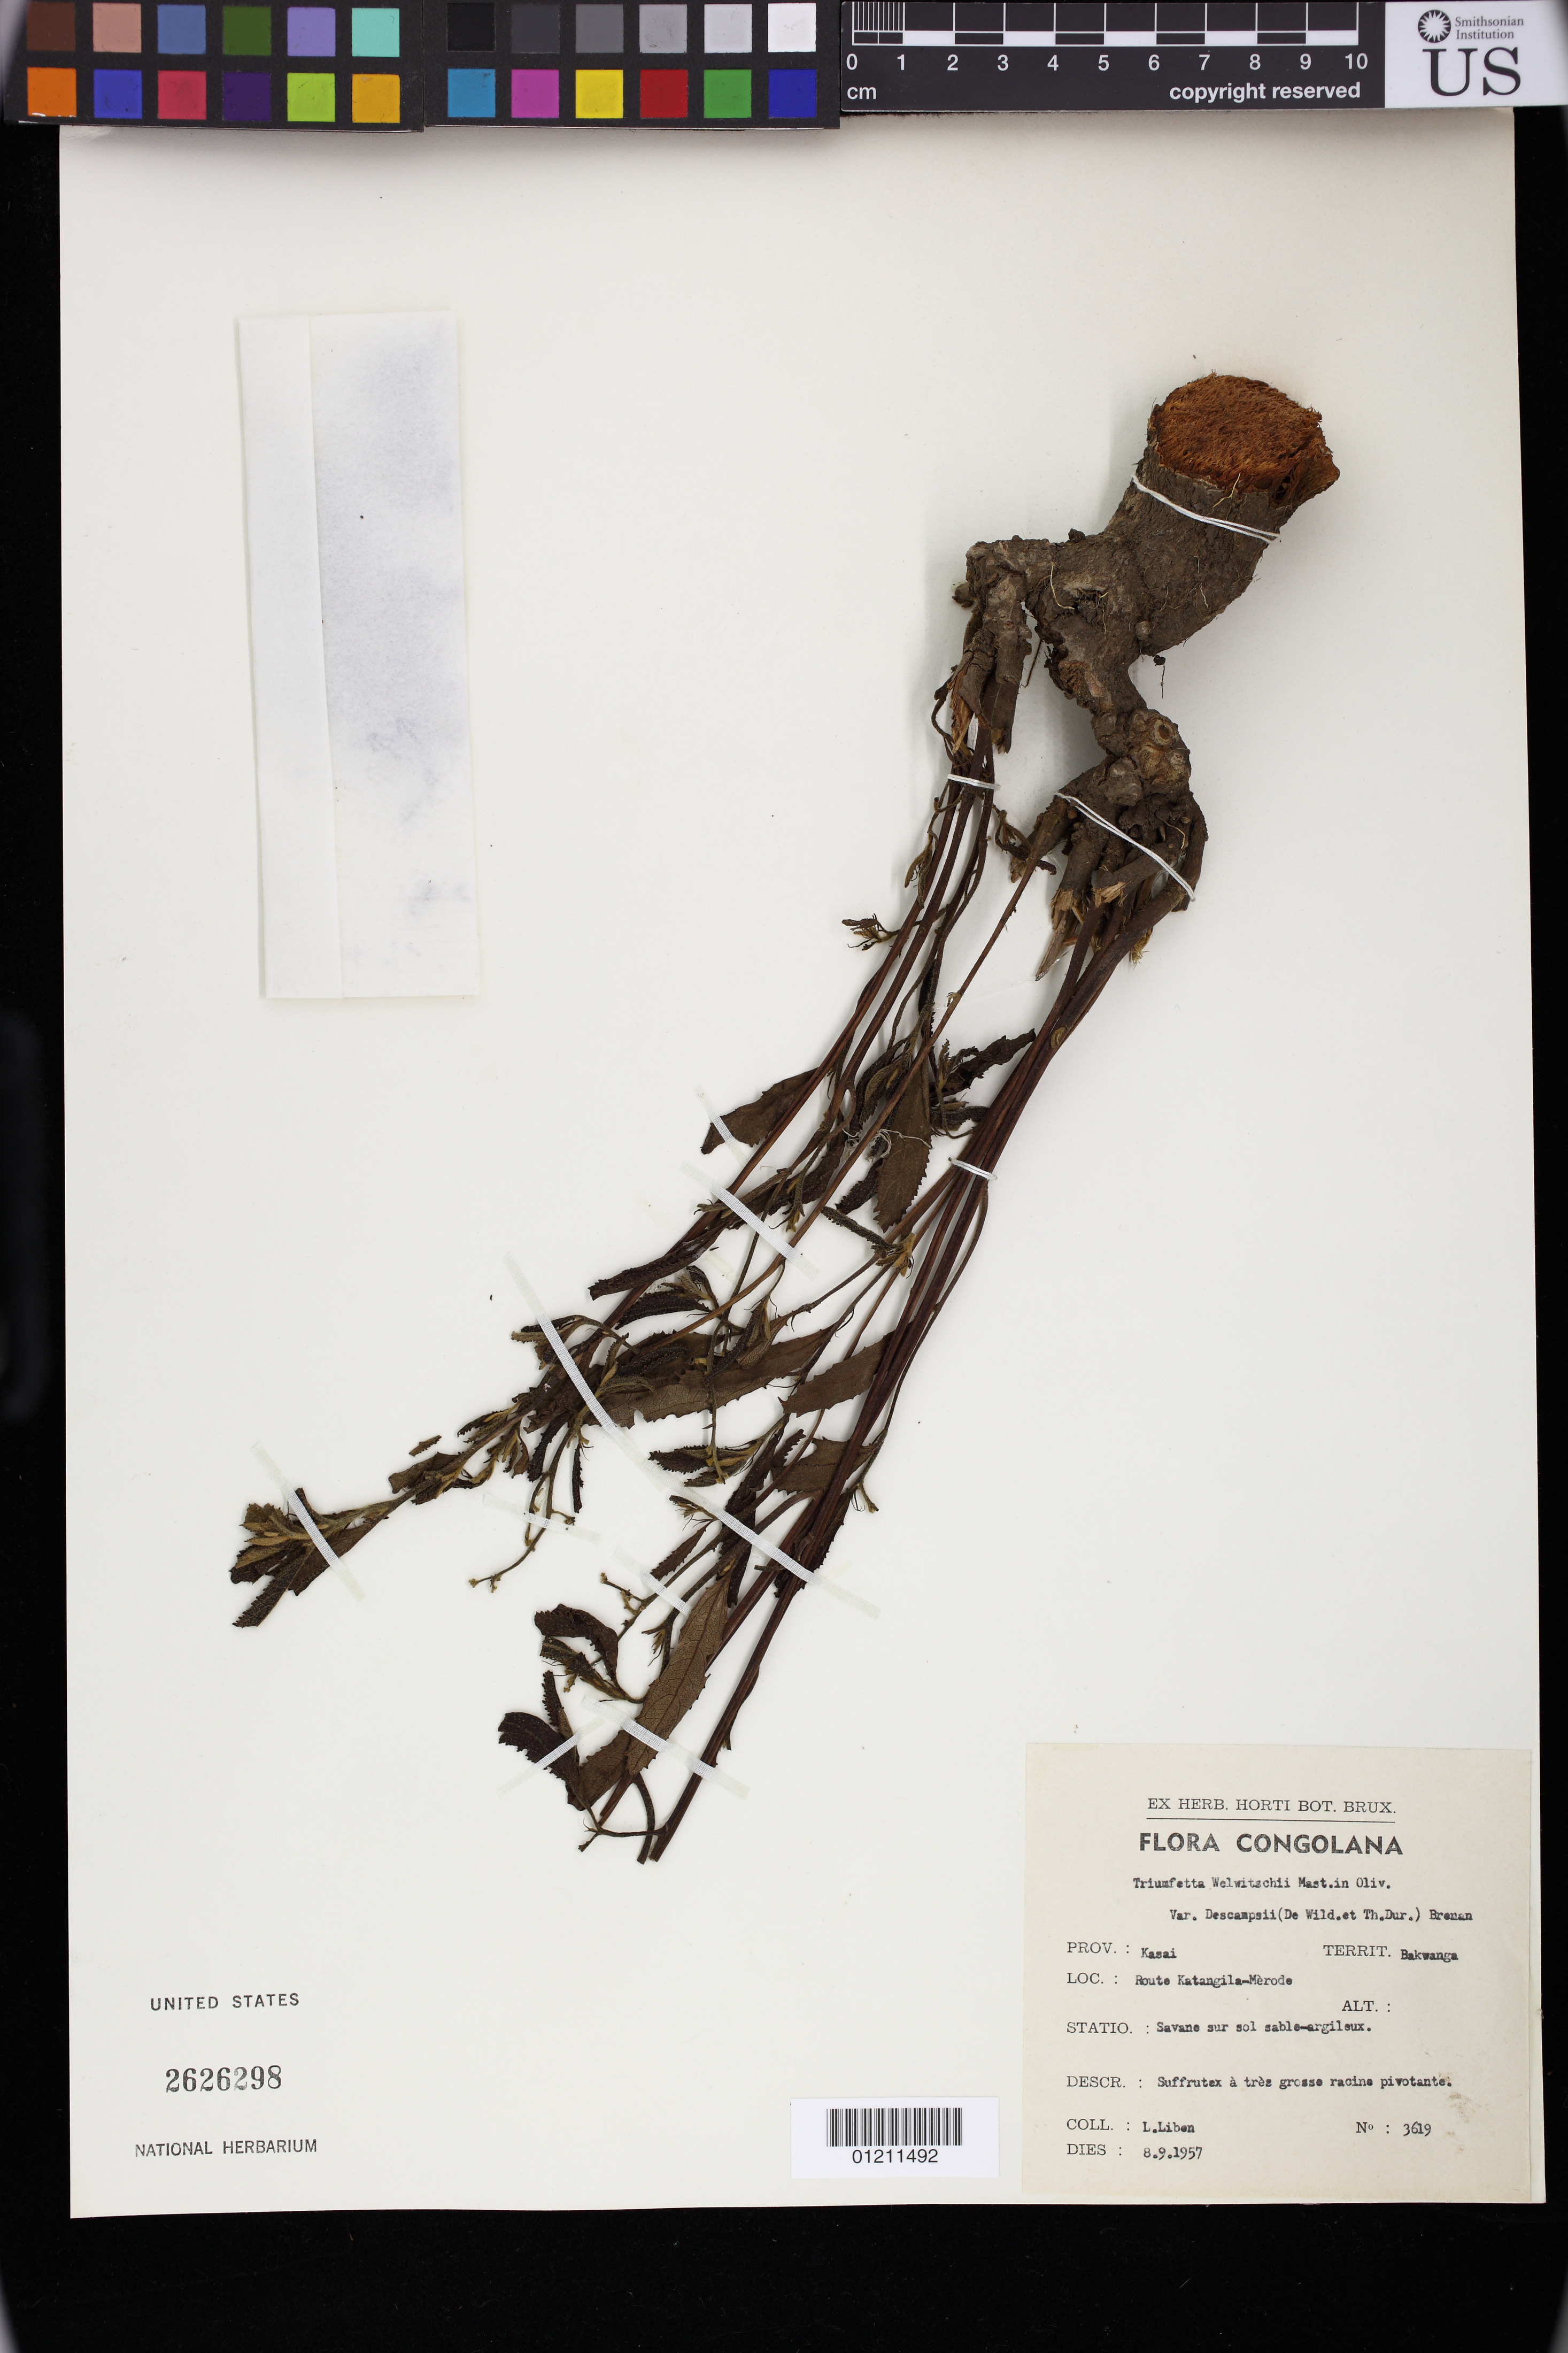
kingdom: Plantae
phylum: Tracheophyta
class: Magnoliopsida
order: Malvales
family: Malvaceae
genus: Triumfetta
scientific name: Triumfetta welwitschii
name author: Mast.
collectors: L. Liben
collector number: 3619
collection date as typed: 09 Aug 1957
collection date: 1957-08-09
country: Congo, Democratic Republic of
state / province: Kasaï-Oriental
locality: Congolana: Prov.: Kasai. Territ. Bakwanga. Loc.: Route Katangila-Mèrode. Statio.: Savane sur sol sable-argileux.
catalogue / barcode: US 2626298